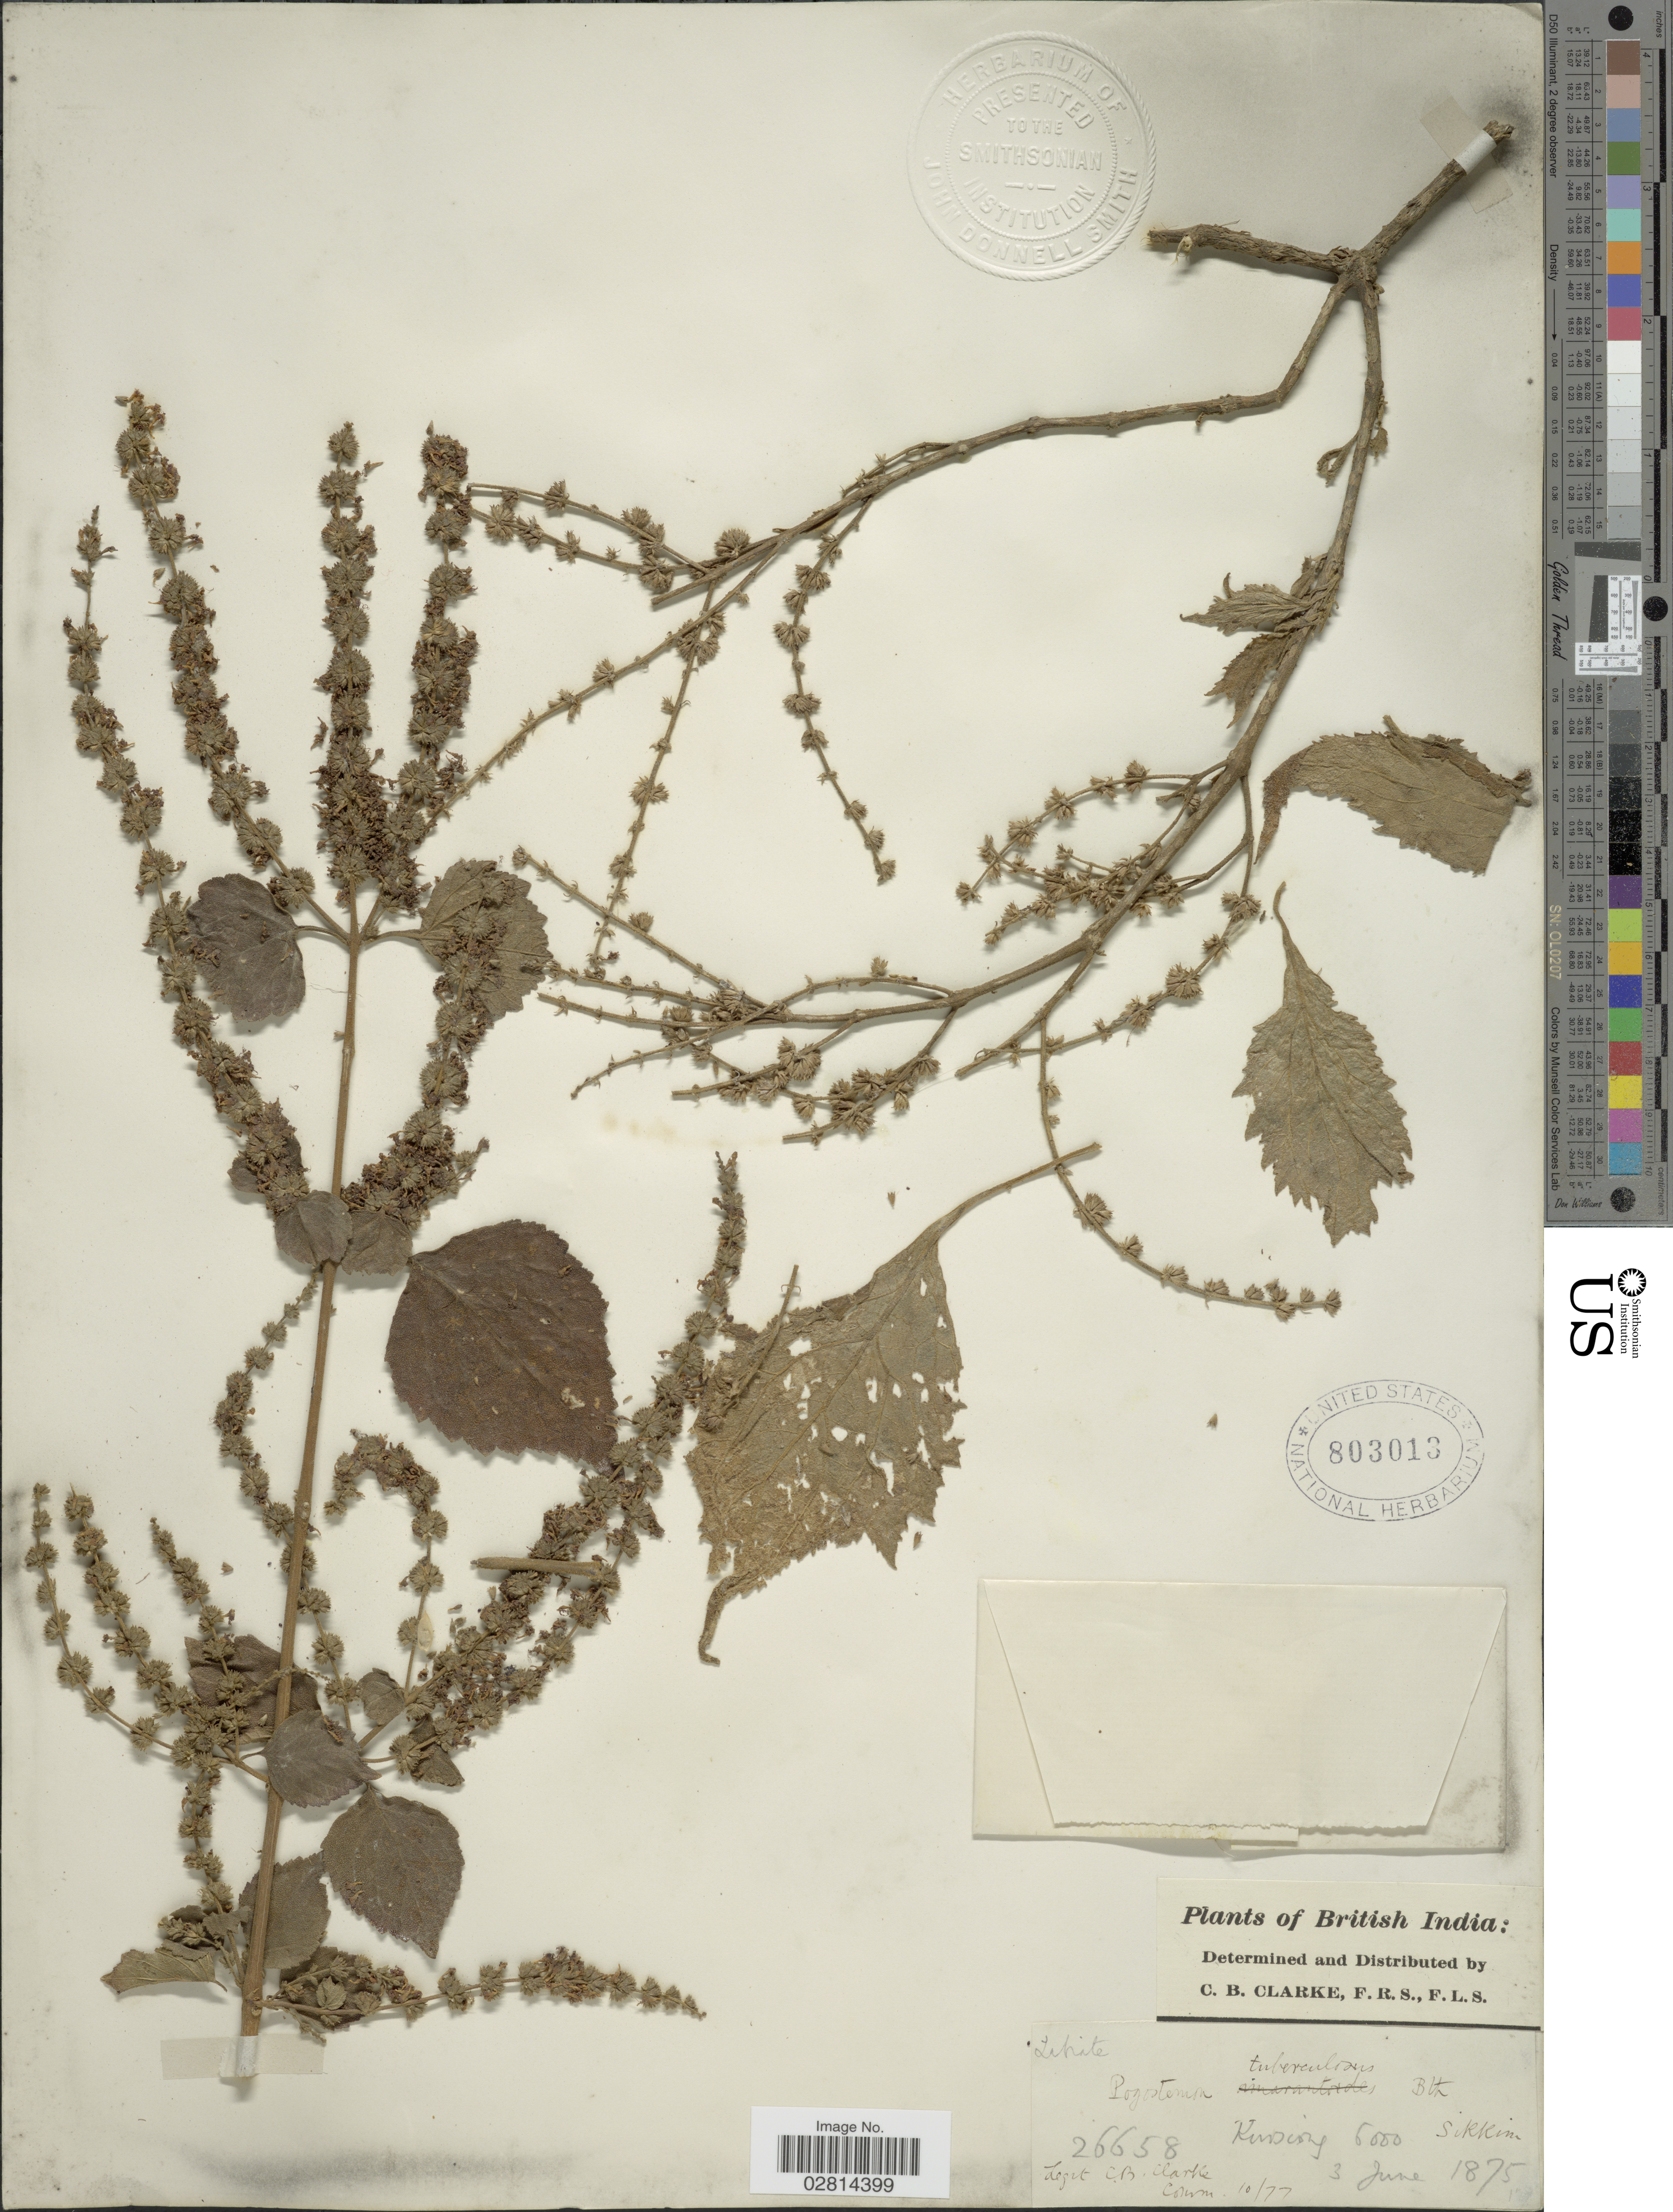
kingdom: Plantae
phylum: Tracheophyta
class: Magnoliopsida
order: Lamiales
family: Lamiaceae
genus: Pogostemon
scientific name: Pogostemon tuberculosus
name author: Benth.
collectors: C. B. Clarke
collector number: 26658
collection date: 1875-06-03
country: India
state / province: Sikkim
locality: British India. Kursiong. Sikkim.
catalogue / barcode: US 803013